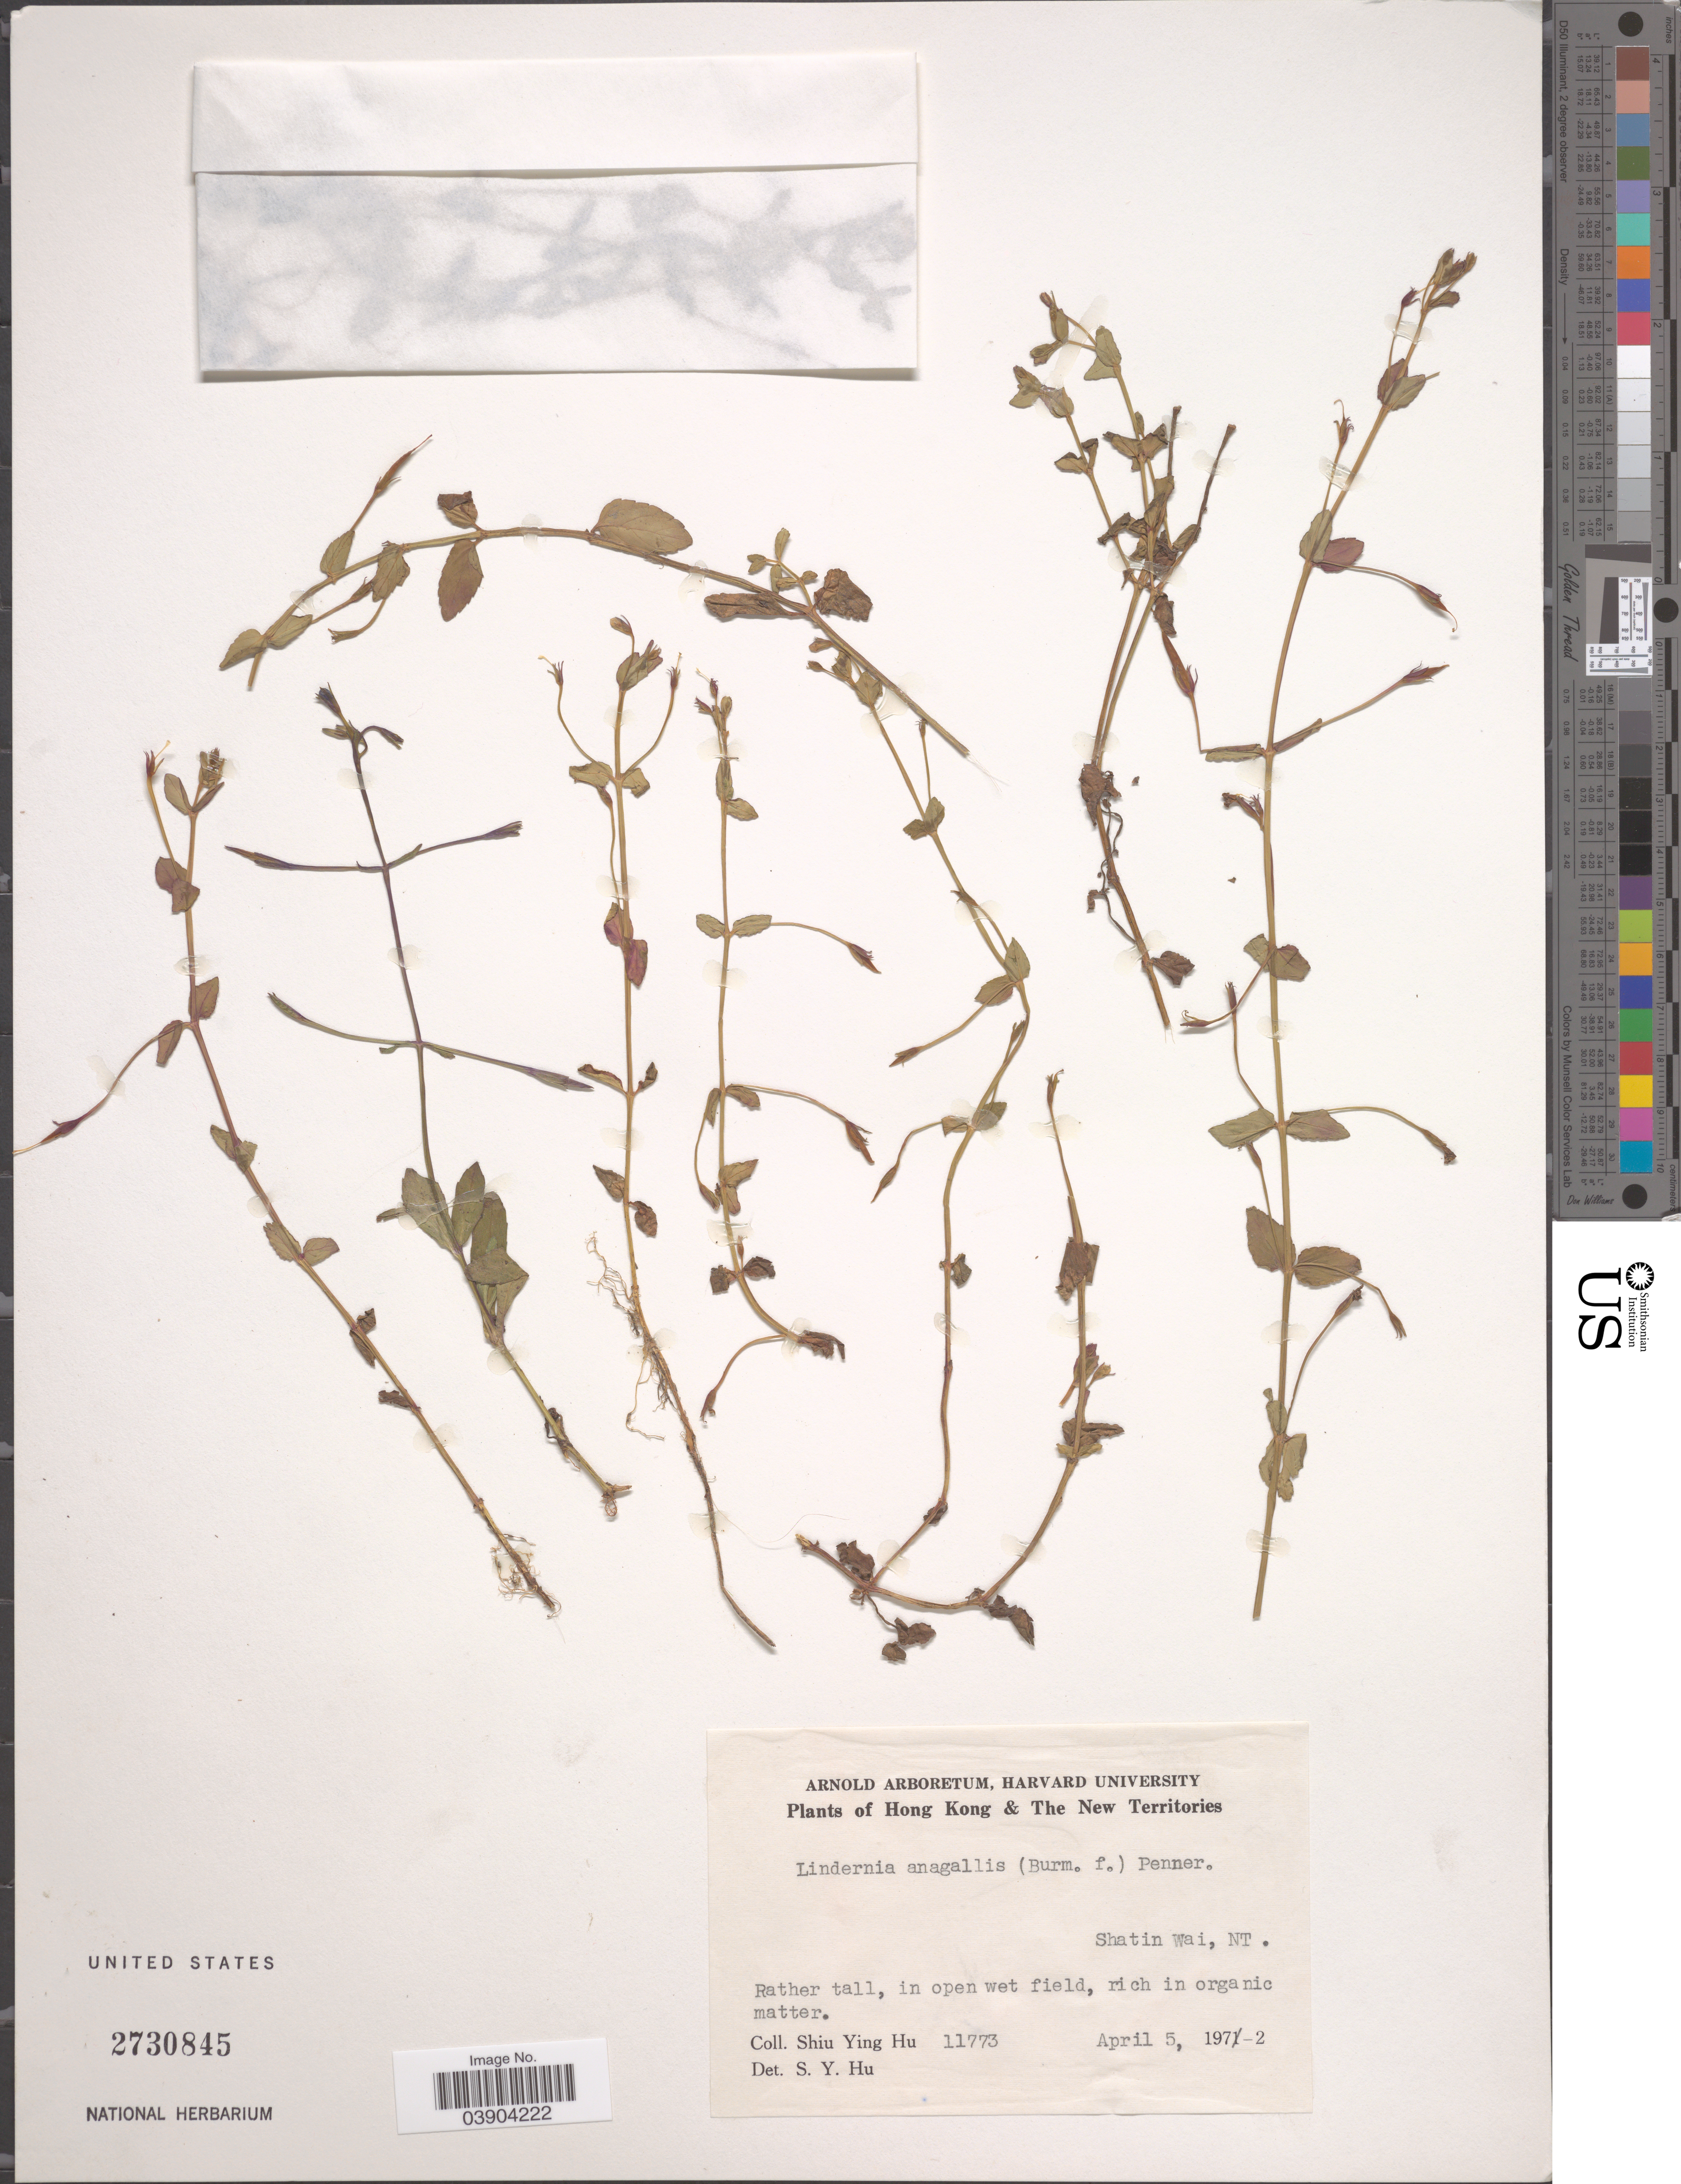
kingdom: Plantae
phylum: Tracheophyta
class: Magnoliopsida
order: Lamiales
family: Linderniaceae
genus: Lindernia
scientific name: Lindernia anagallis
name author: (Burm. f.) Pennell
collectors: S. Y. Hu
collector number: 11773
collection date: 1972-04-05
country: China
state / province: Hong Kong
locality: The New Territories. Shatin Wai.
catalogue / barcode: US 2730845